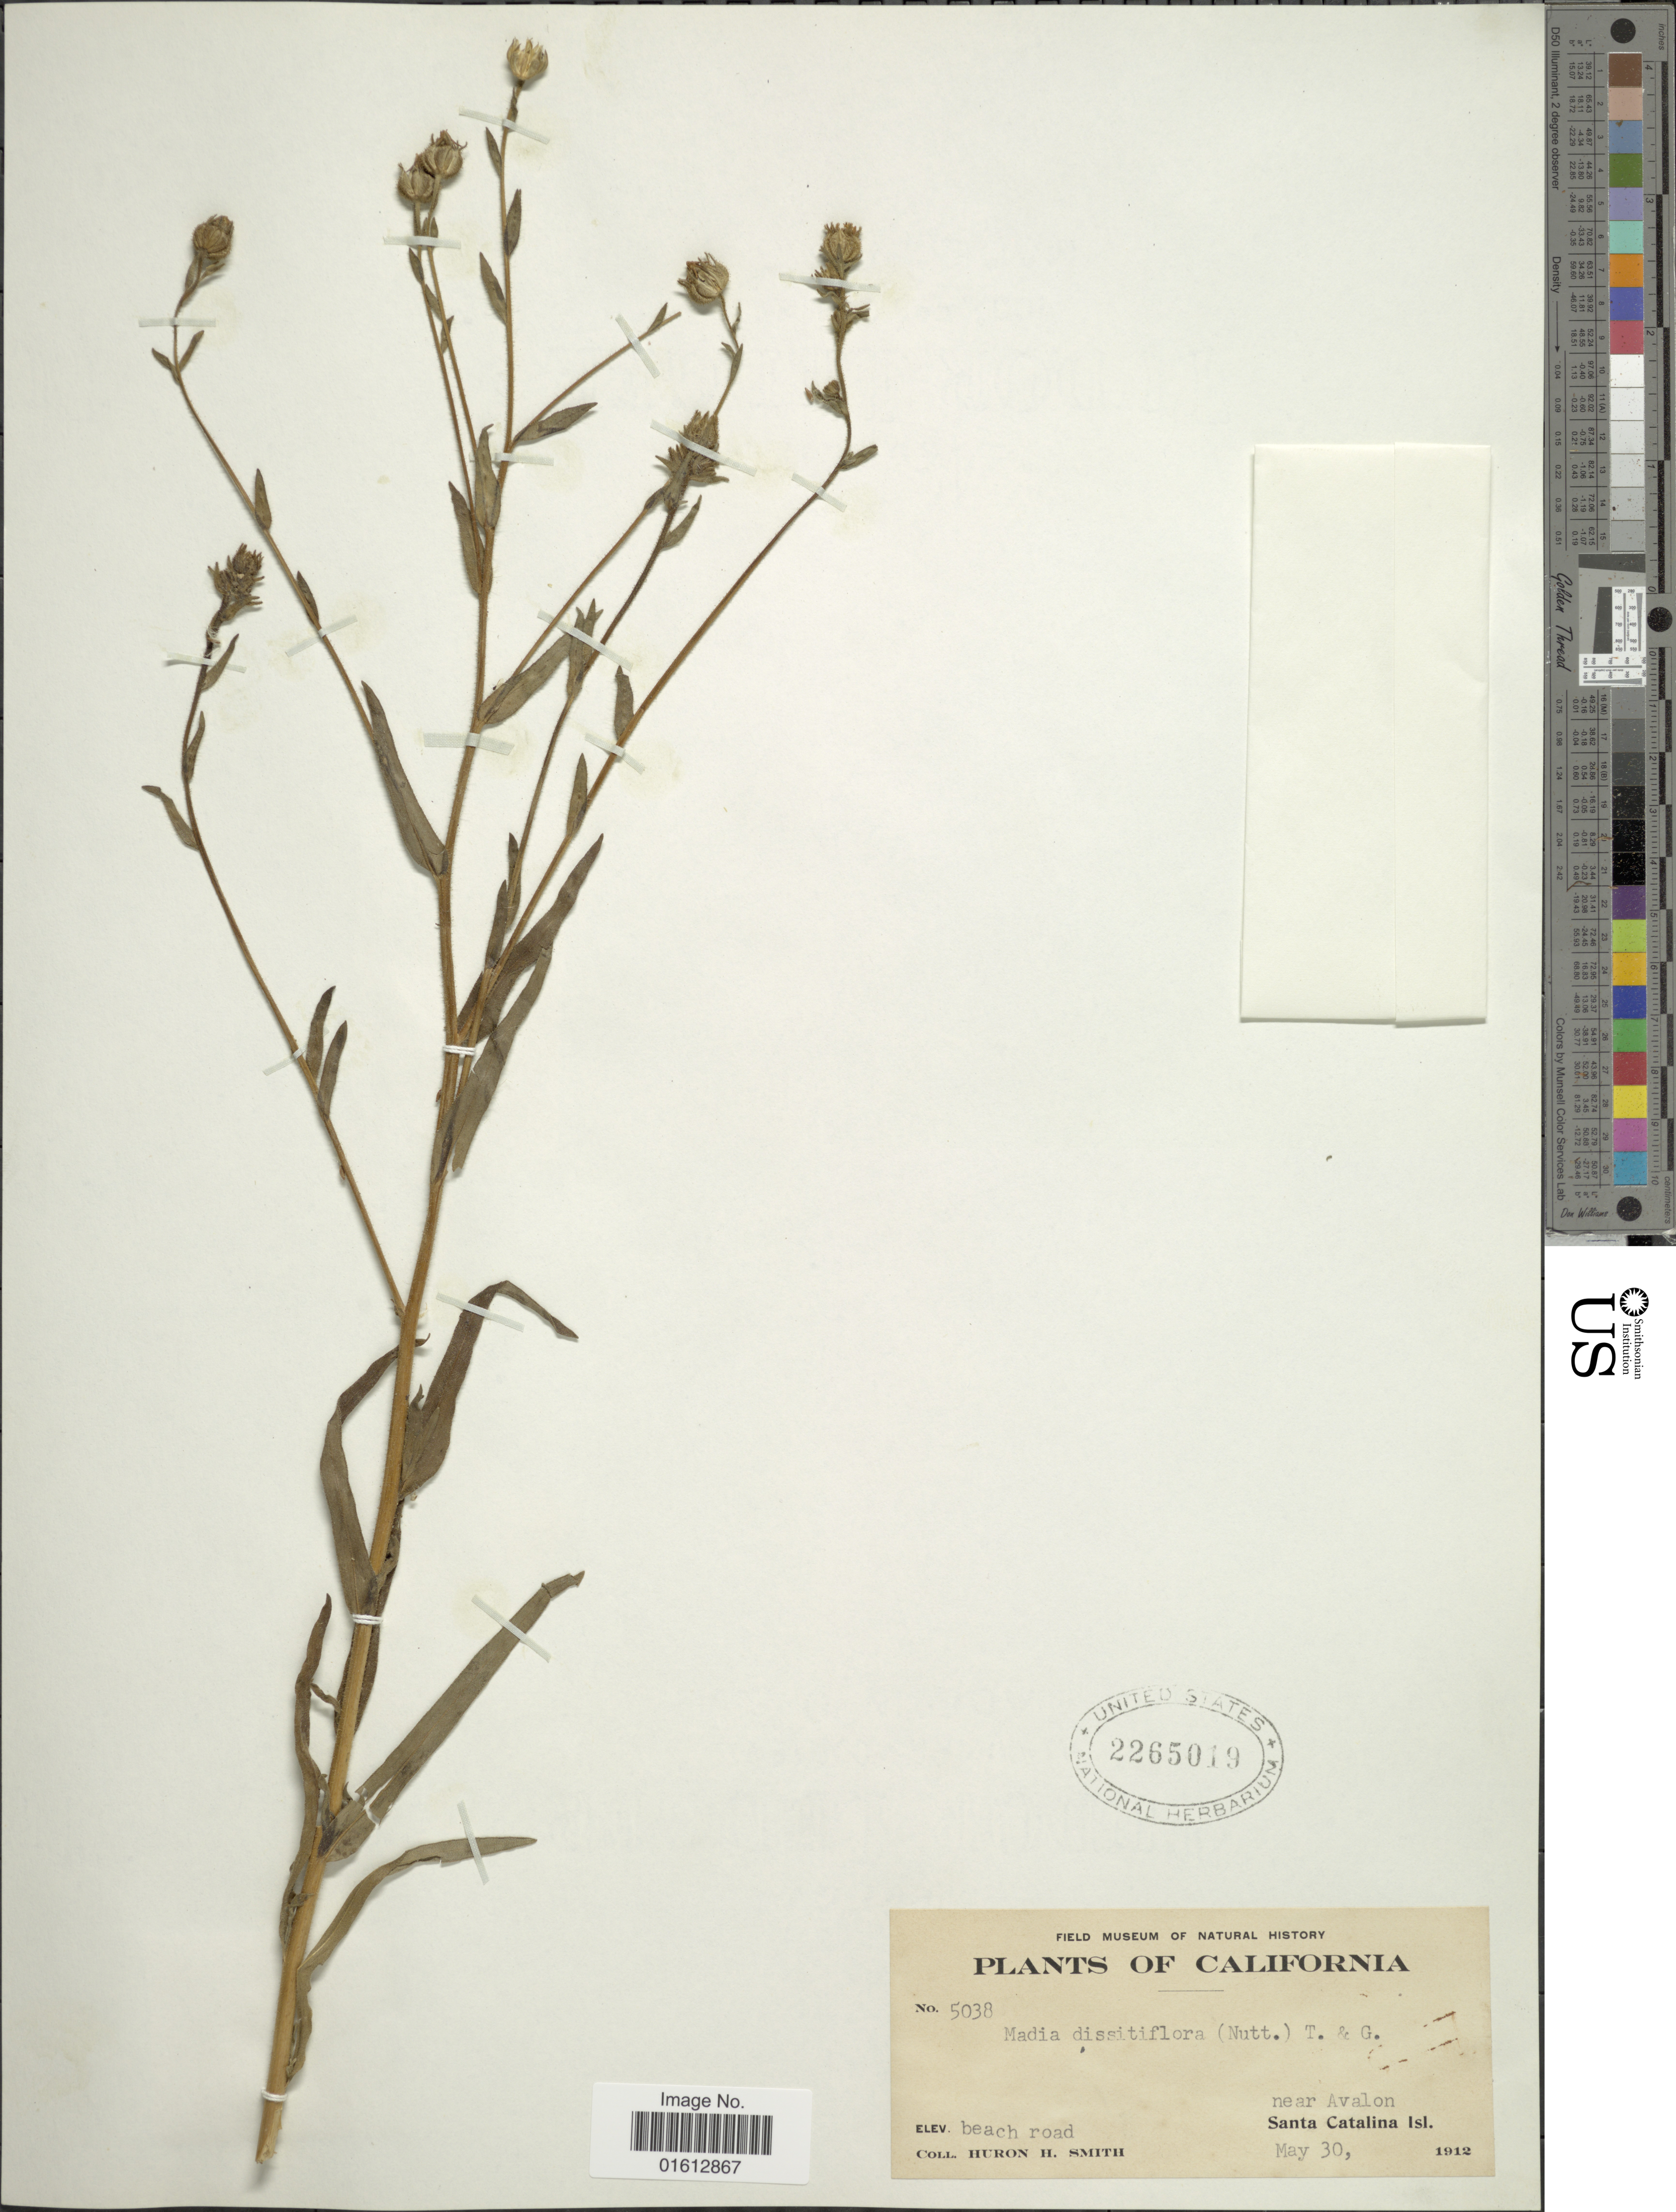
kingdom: Plantae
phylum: Tracheophyta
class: Magnoliopsida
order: Asterales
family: Asteraceae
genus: Madia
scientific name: Madia gracilis subsp. gracilis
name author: (Sm.) D.D. Keck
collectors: Huron H. Smith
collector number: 5038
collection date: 1912-05-30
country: United States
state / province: California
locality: California, near Avalon, Santa Catalina Isl. beach road.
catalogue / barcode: US 2265019